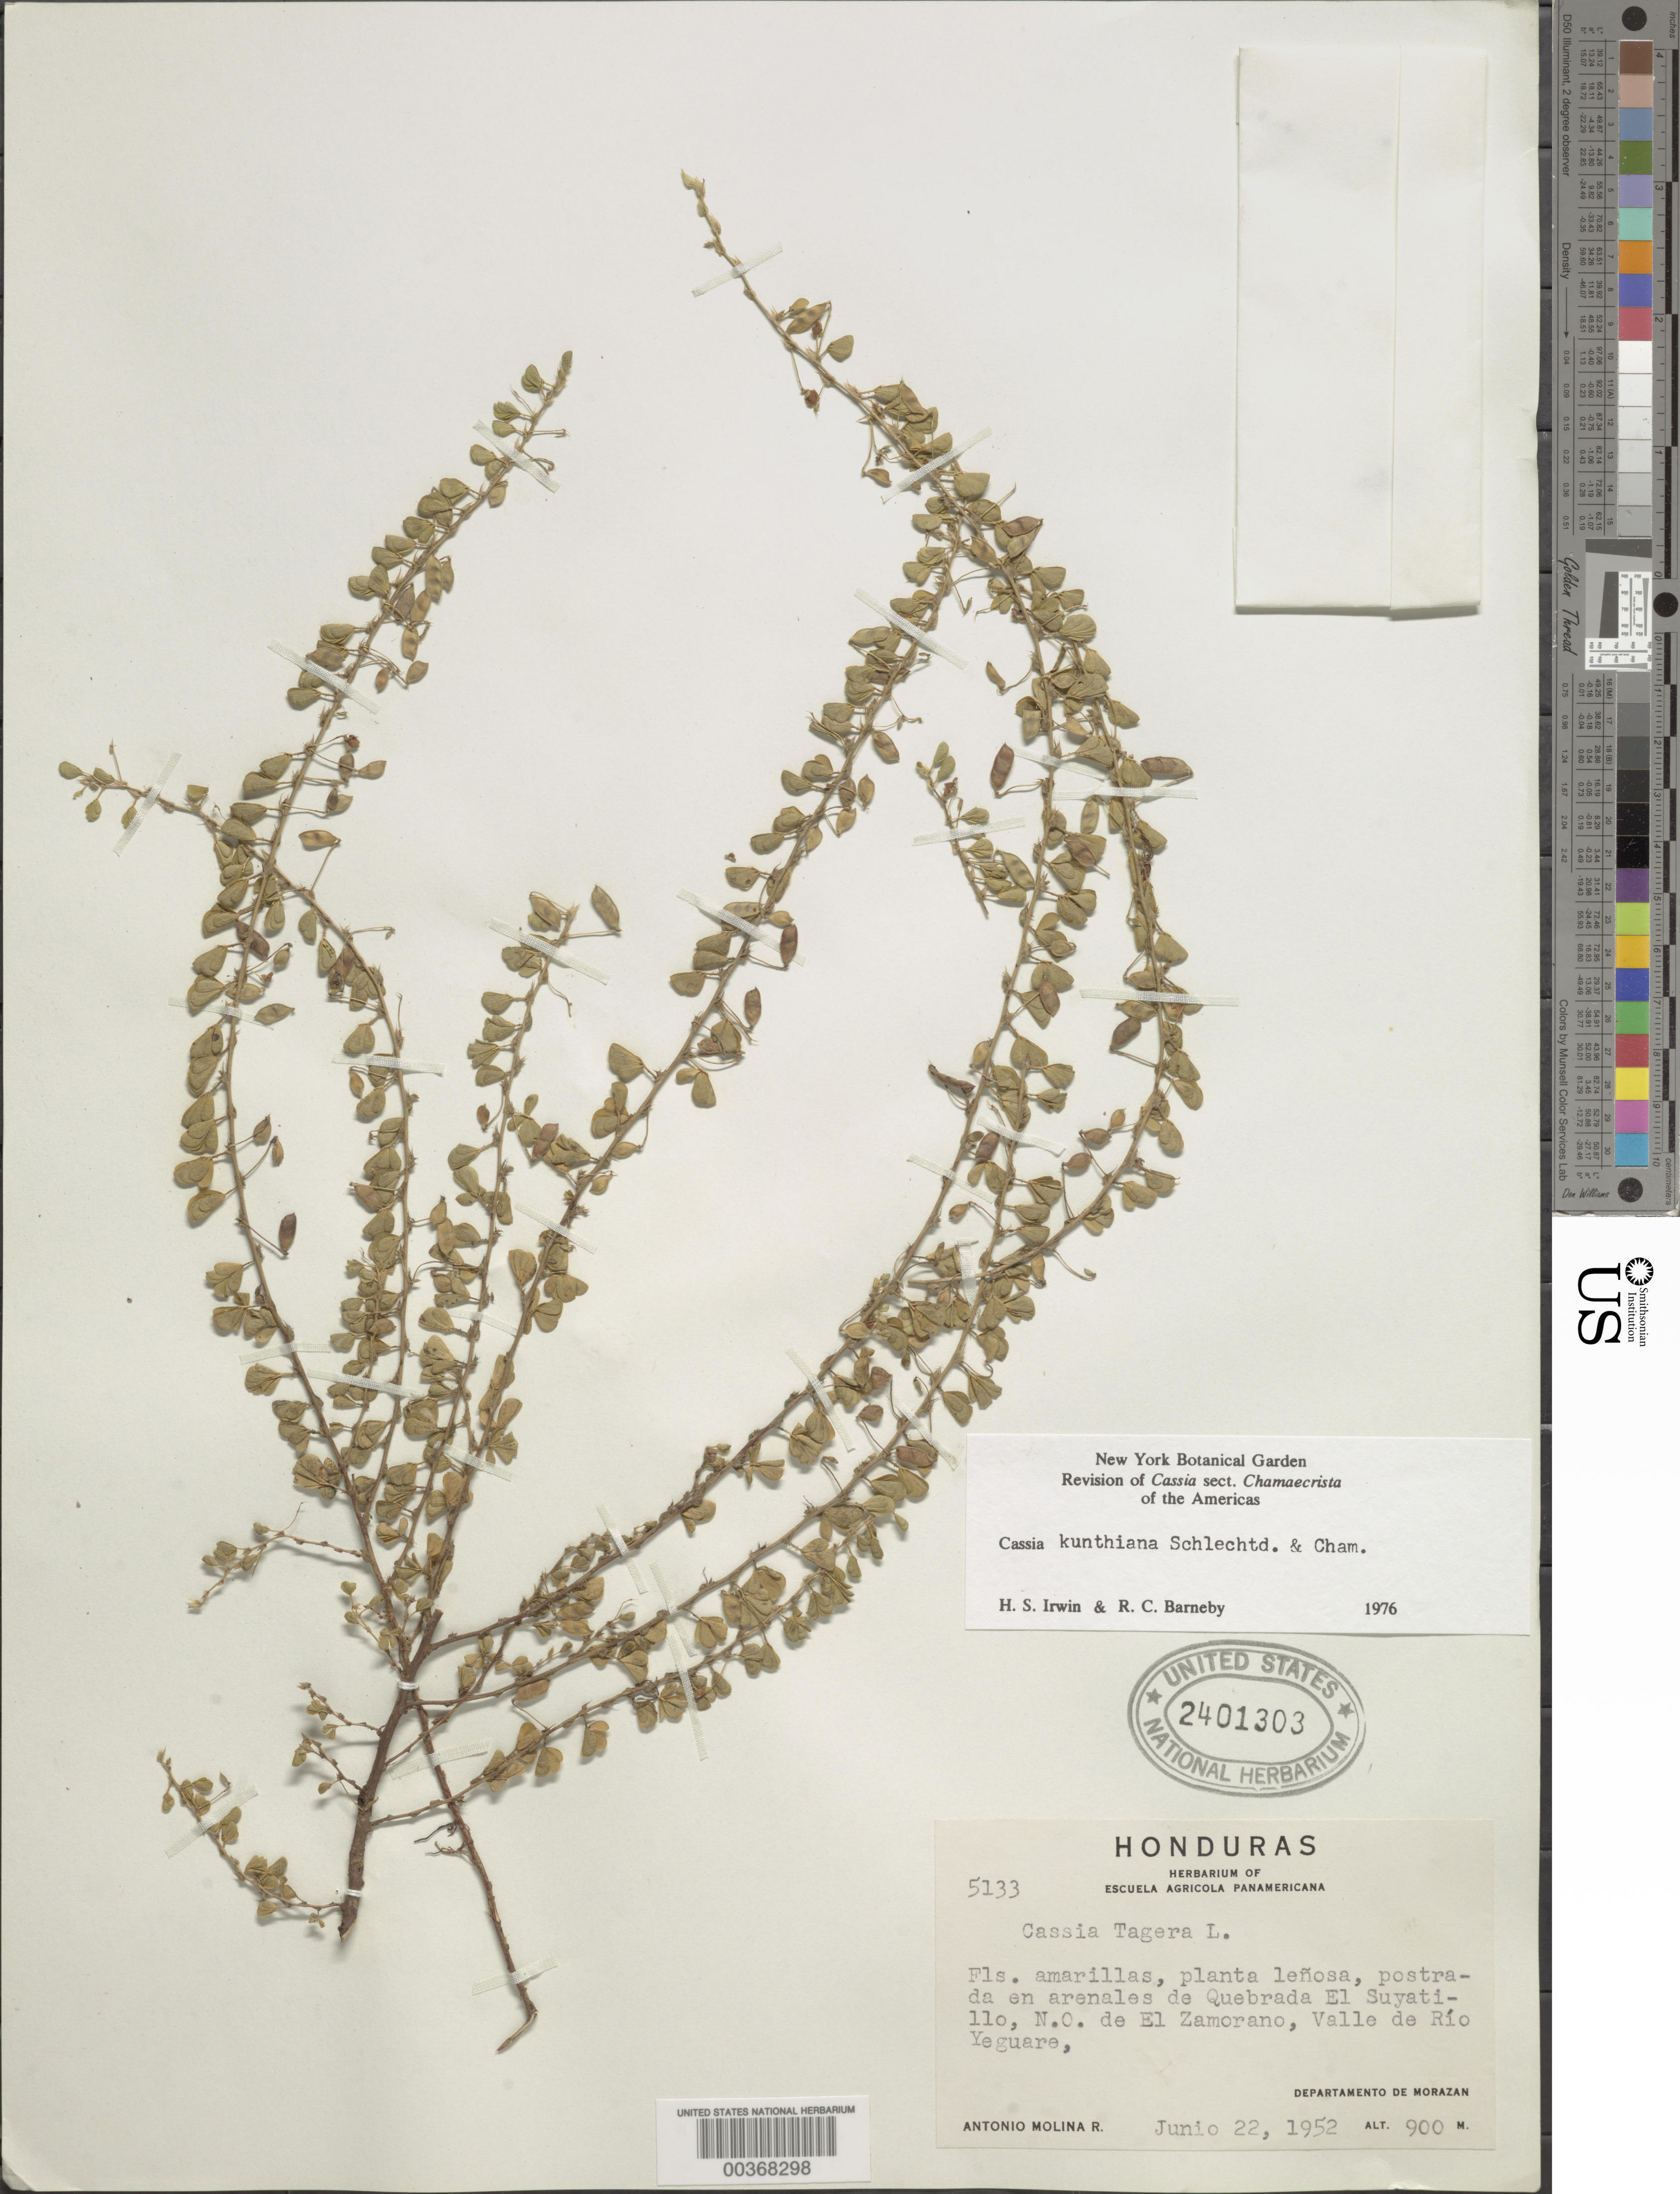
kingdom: Plantae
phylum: Tracheophyta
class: Magnoliopsida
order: Fabales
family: Fabaceae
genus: Chamaecrista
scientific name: Chamaecrista kunthiana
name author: (Schltdl. & Cham.) H.S. Irwin & Barneby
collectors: A. Molina R.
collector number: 5133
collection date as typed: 22 Jun 1952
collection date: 1952-06-22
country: Honduras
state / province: Fco. Morazán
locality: Quebrada el Suyatillo, NO de El Zamorano; valle de río Yeguare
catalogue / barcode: US 2401303